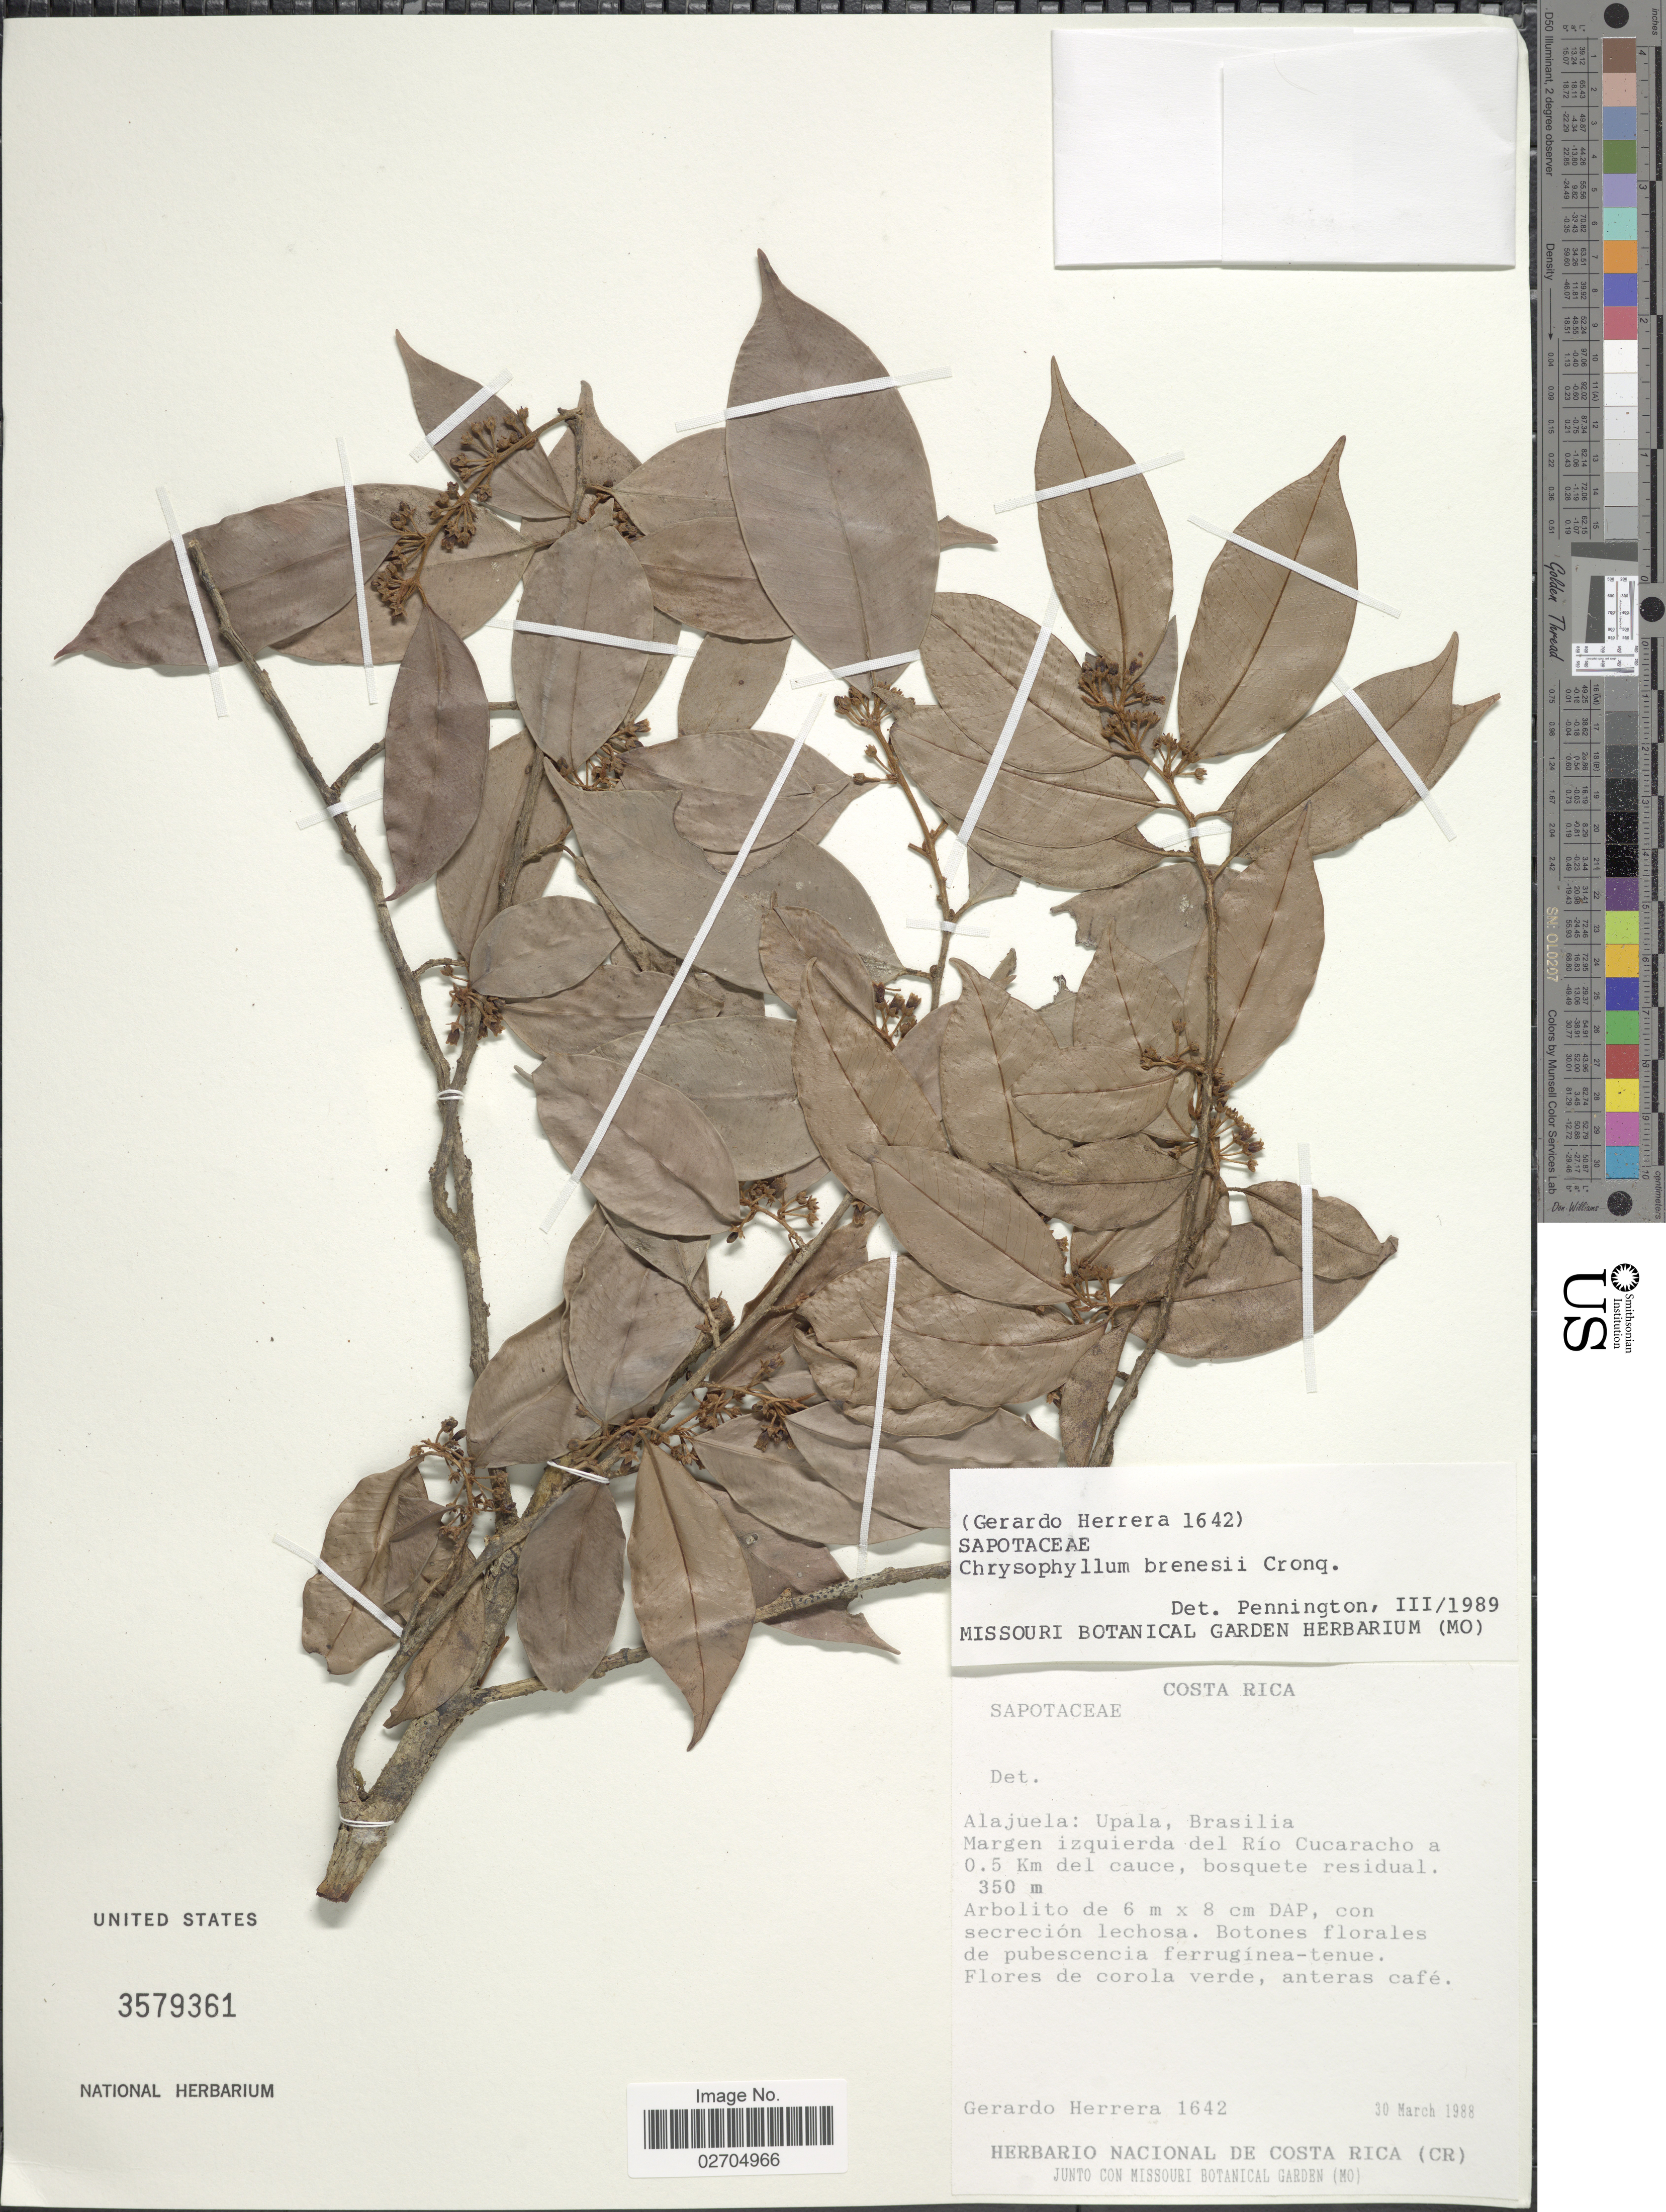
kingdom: Plantae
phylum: Tracheophyta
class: Magnoliopsida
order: Ericales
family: Sapotaceae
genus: Chrysophyllum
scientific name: Chrysophyllum brenesii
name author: Cronq.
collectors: G. Herrera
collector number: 1642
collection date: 1988-03-30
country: Costa Rica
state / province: Alajuela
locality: Upala, Brasilia, Margen izquierda del Rio Cucaracho a 0.5 Km del cauce, bosquete residual.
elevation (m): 350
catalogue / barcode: US 3579361